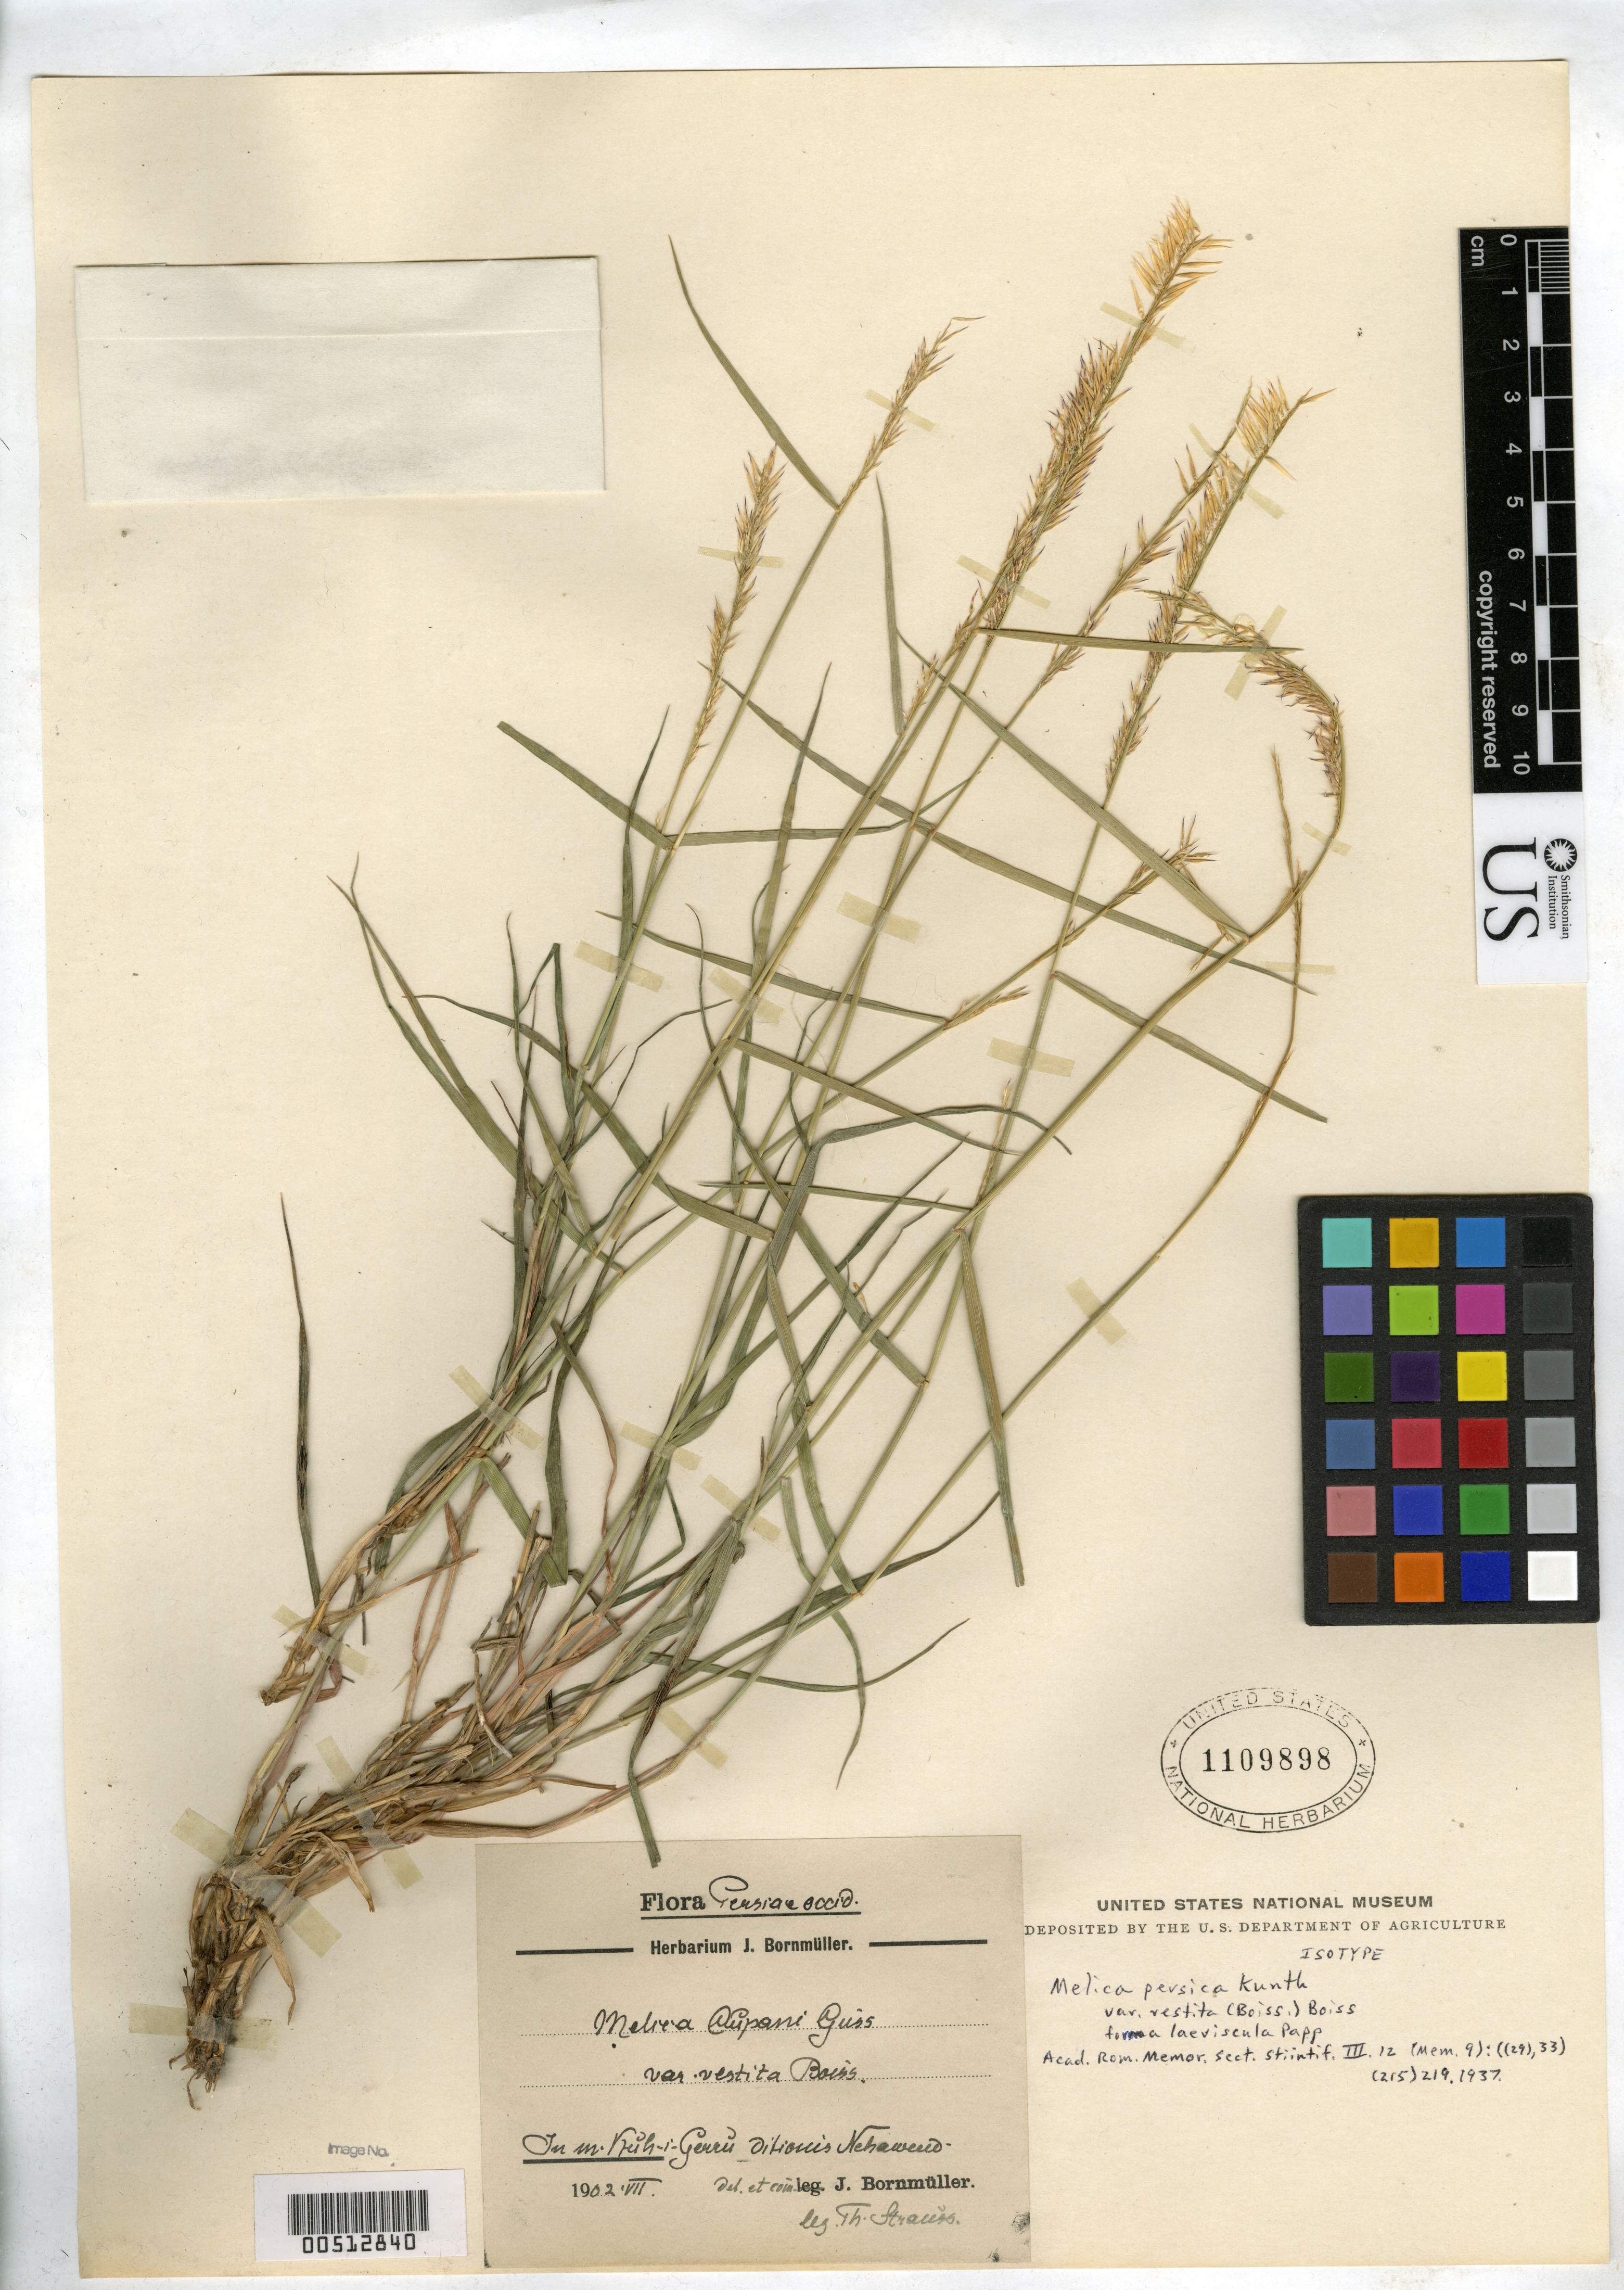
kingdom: Plantae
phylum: Tracheophyta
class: Liliopsida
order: Poales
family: Poaceae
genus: Melica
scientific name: Melica persica f. laeviscula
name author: Papp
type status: Isotype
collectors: T. Strauss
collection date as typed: Jul 1902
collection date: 1902-07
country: Iran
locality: Kuh-gerse.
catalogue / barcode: US 1109898